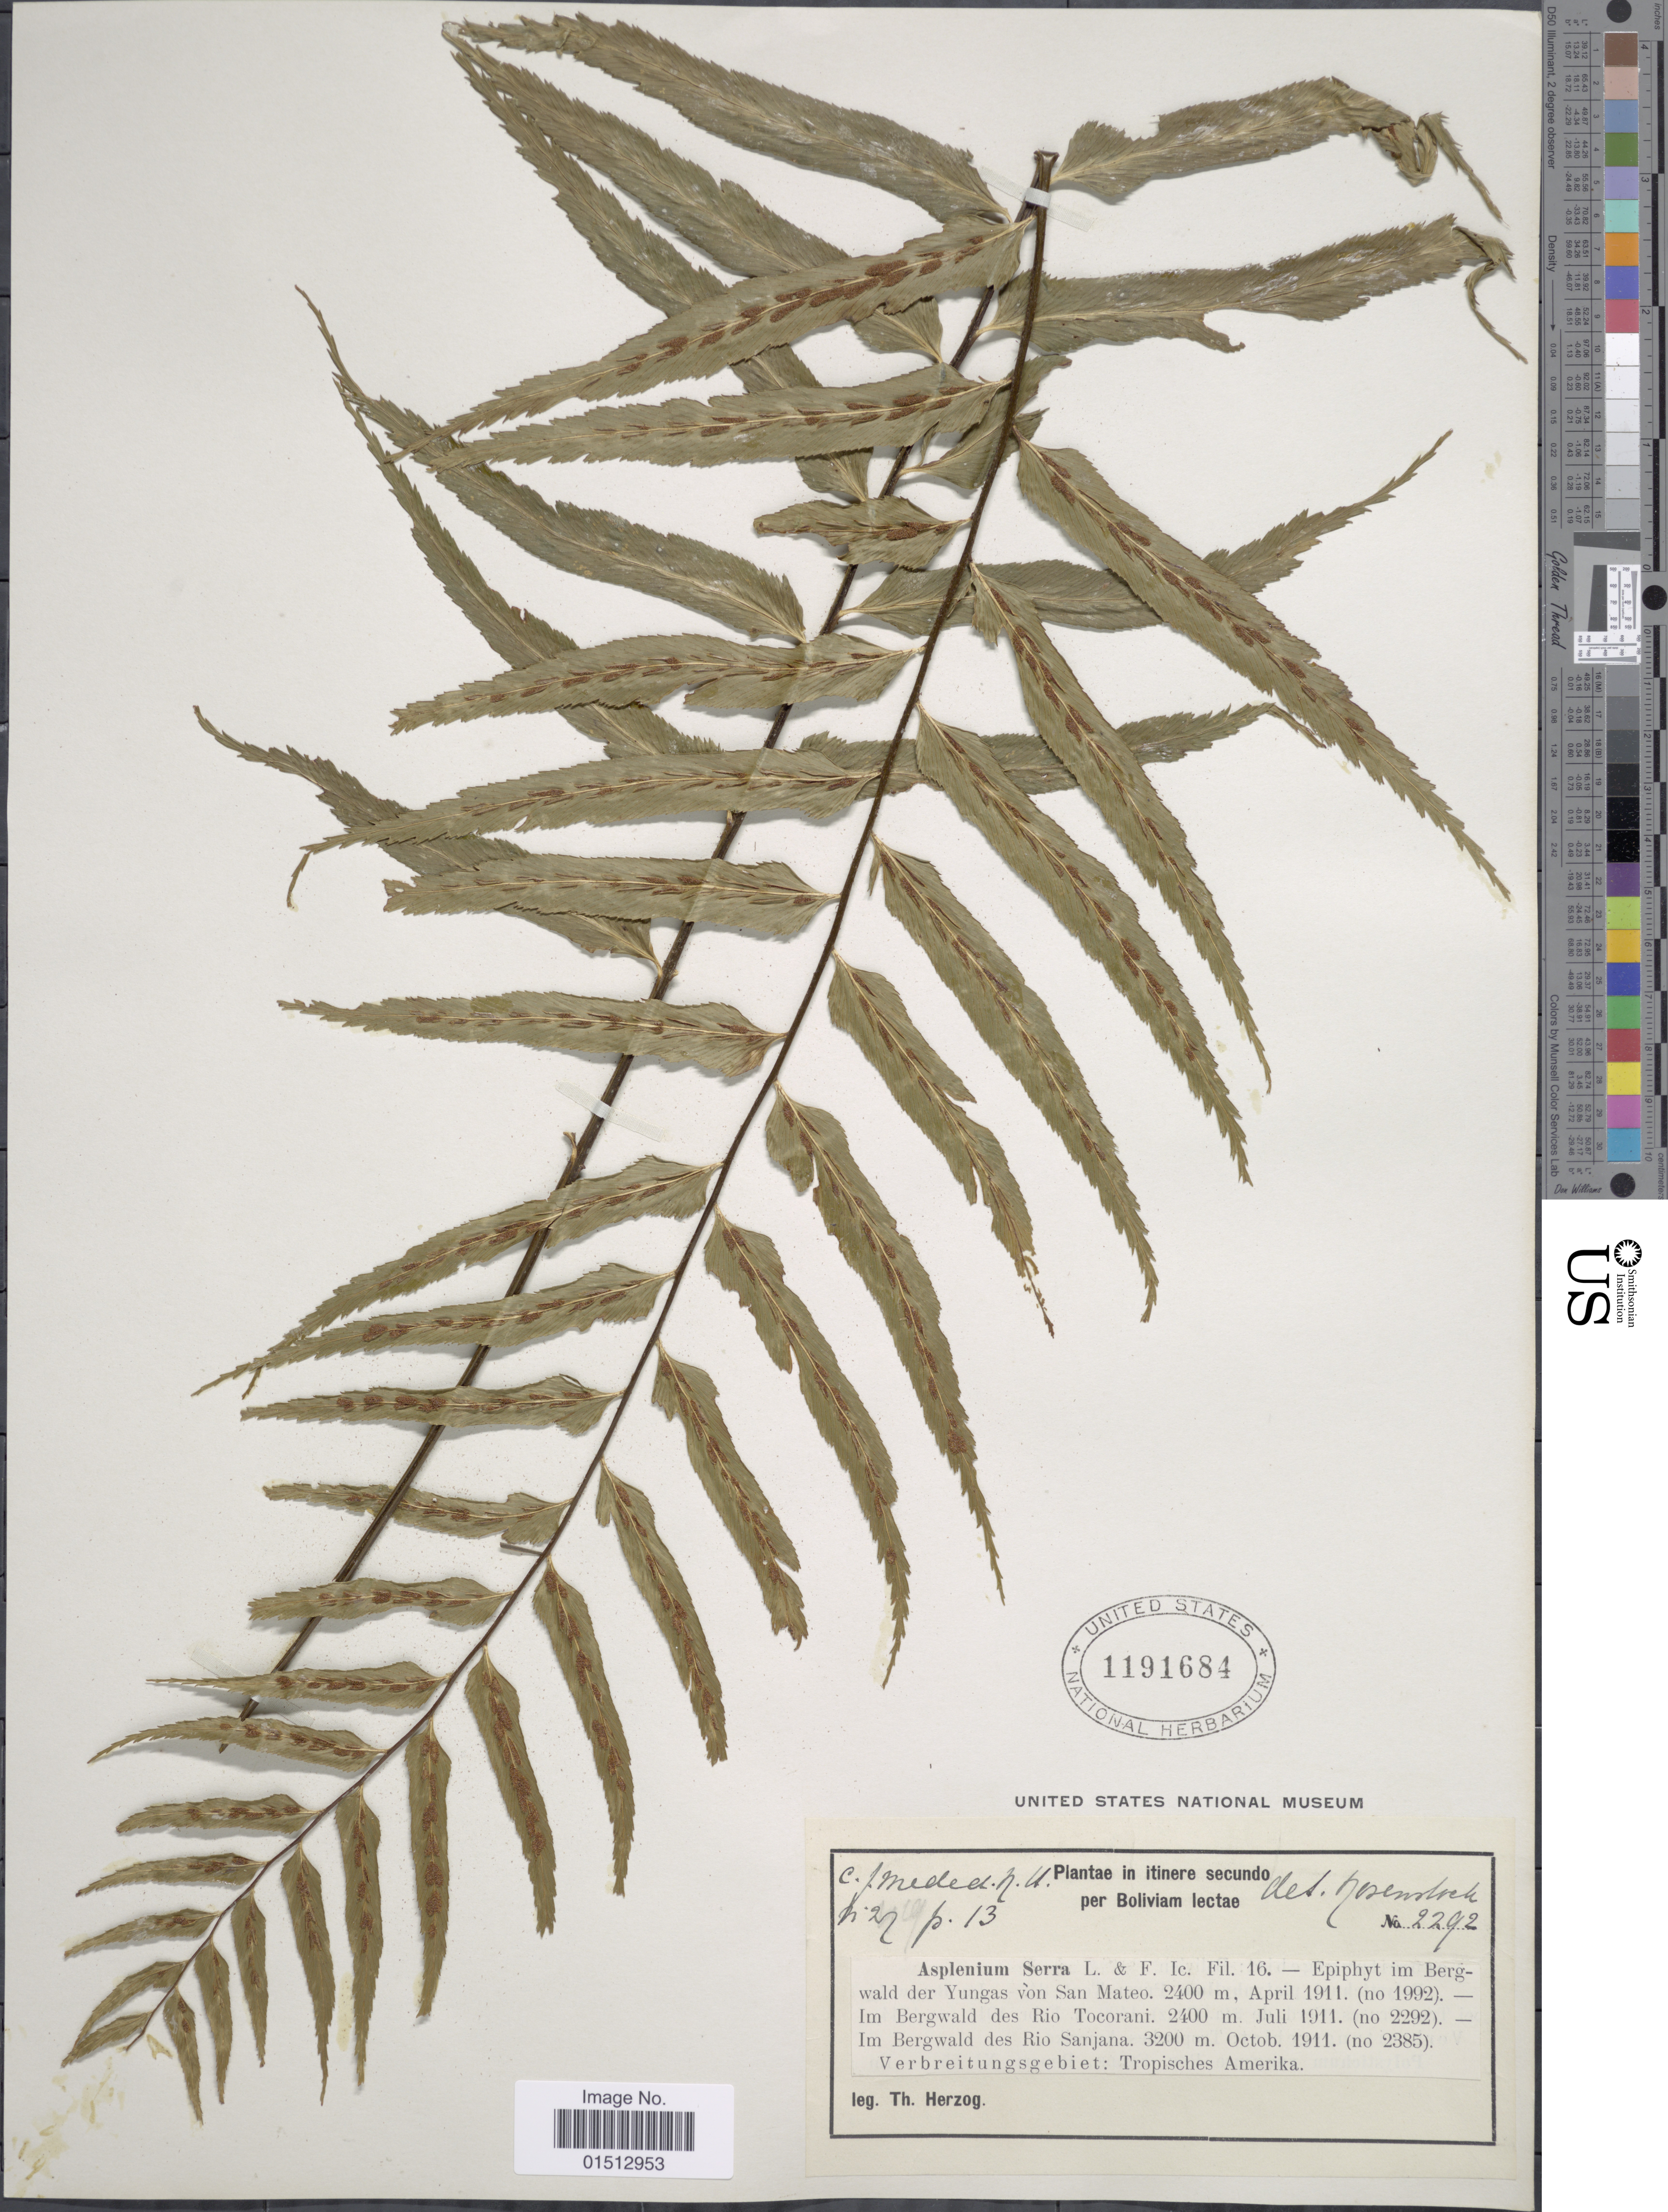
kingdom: Plantae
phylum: Tracheophyta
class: Polypodiopsida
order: Polypodiales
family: Aspleniaceae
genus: Asplenium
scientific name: Asplenium serra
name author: Langsd. & Fisch.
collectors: T. K. J. Herzog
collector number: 2292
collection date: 1911-07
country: Bolivia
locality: Boliviam , Im bergwald des Rio Tocorani.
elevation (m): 2400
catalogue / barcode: US 1191684